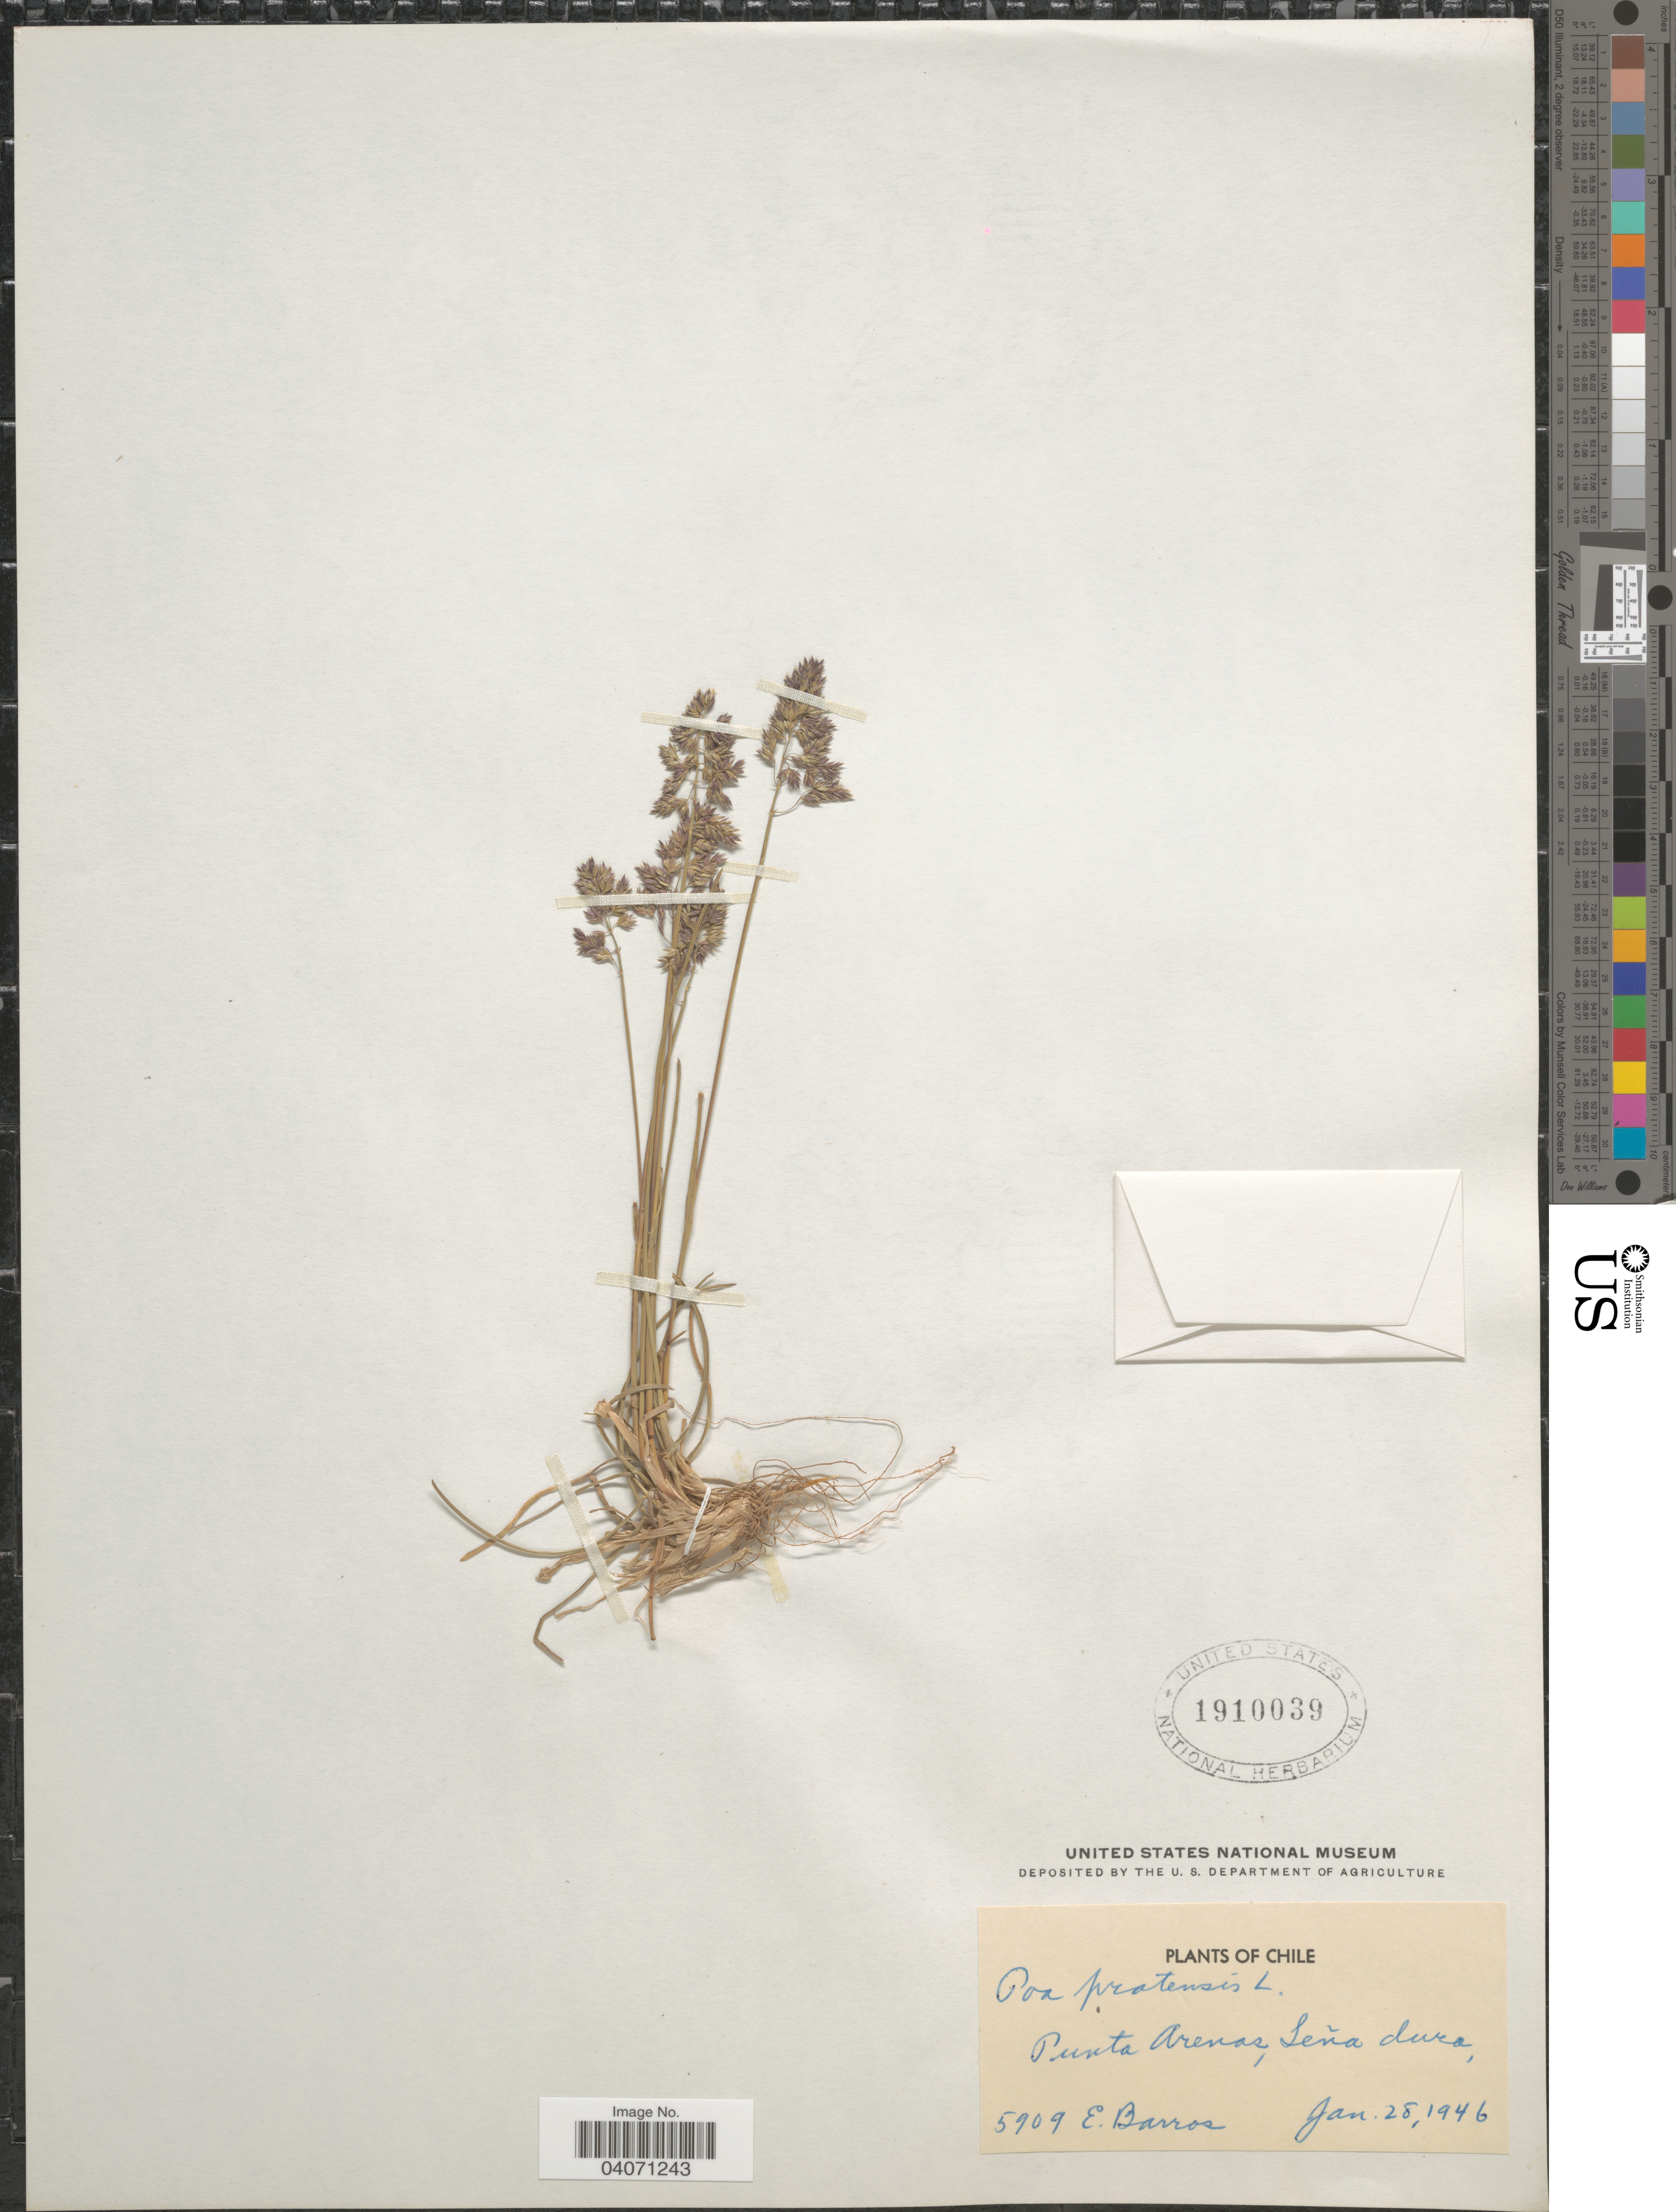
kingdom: Plantae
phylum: Tracheophyta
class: Liliopsida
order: Poales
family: Poaceae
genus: Poa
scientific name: Poa pratensis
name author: L.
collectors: E. Barros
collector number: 5909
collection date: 1946-01-28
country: Chile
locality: Punta Arenas, Leña dura.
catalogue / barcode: US 1910039